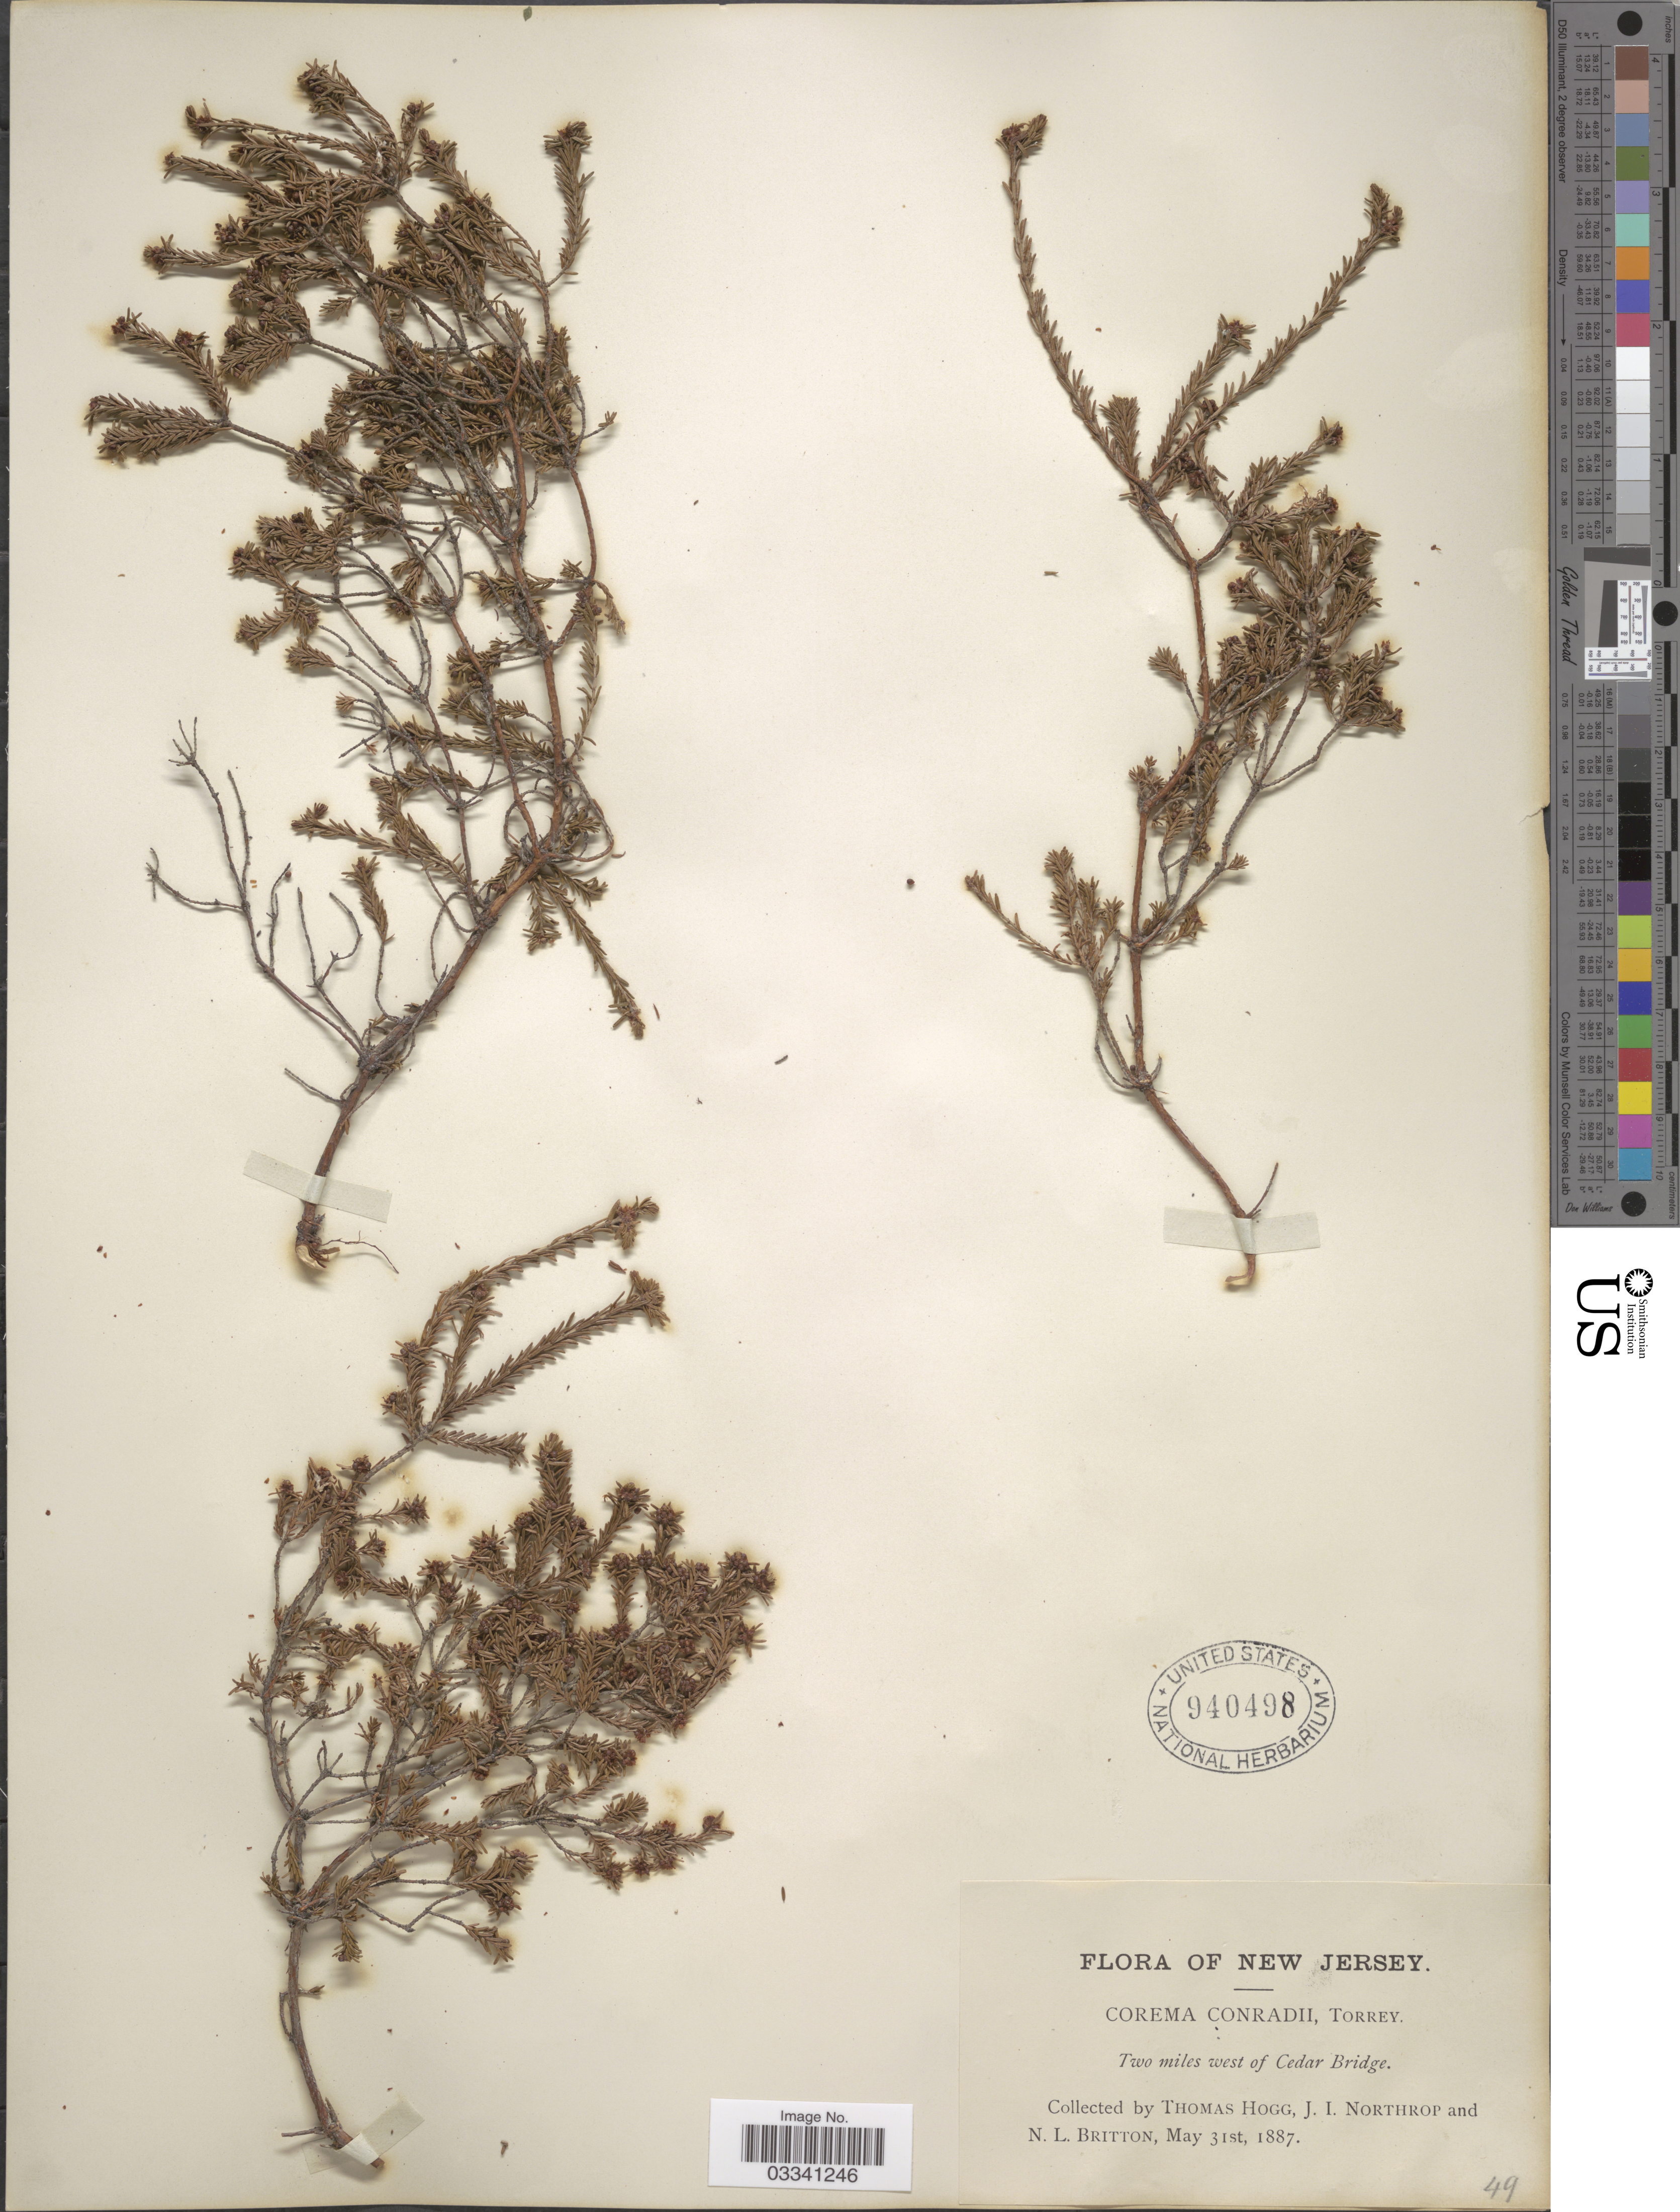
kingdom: Plantae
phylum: Tracheophyta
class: Magnoliopsida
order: Ericales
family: Ericaceae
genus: Corema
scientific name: Corema conradii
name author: Torr.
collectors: T. Hogg, J. Northrop & N. Britton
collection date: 1887-05-31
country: United States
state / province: New Jersey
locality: Two miles west of Cedar Bridge.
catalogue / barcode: US 940498